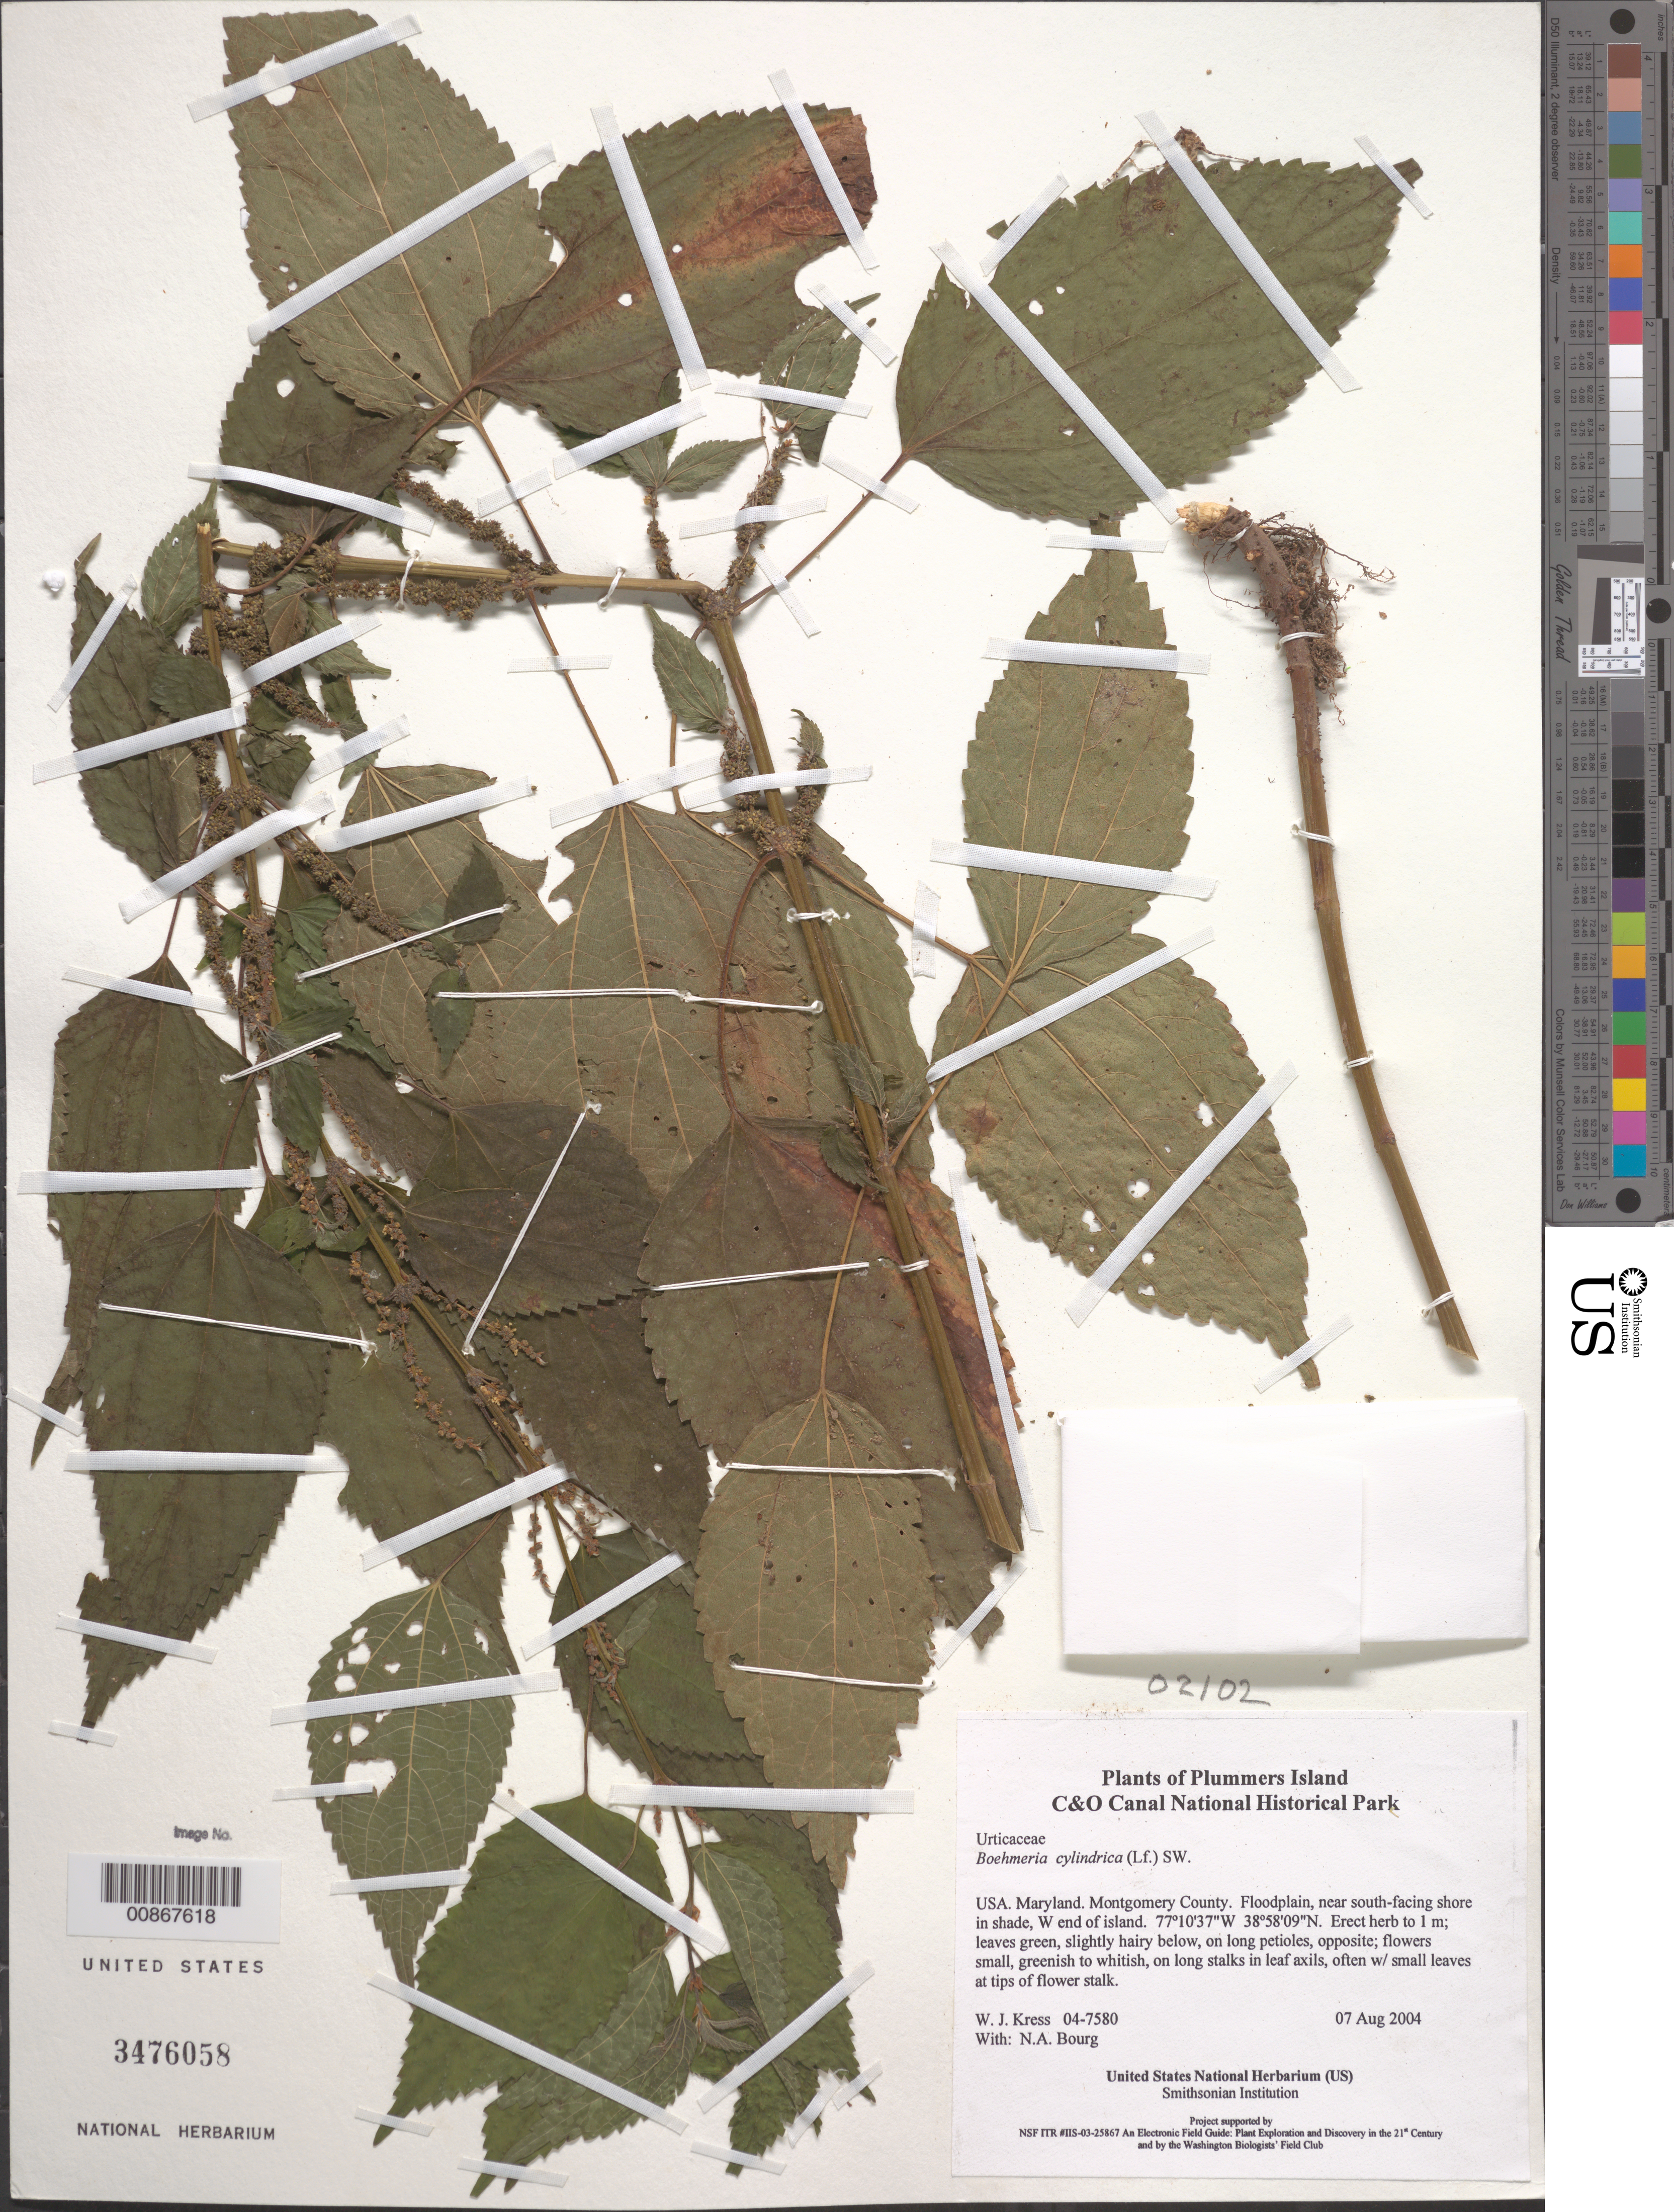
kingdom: Plantae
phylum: Tracheophyta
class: Magnoliopsida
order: Rosales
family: Urticaceae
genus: Boehmeria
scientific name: Boehmeria cylindrica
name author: (L.) Sw.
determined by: Bourg, N. A.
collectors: W. J. Kress & N. A. Bourg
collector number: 04-7580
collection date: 2004-08-07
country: United States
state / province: Maryland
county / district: Montgomery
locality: Chesapeake and Ohio Canal National Historical Park, Plummers Island. Floodplain, near south-facing shore in shade W. end of island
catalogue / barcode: US 3476058